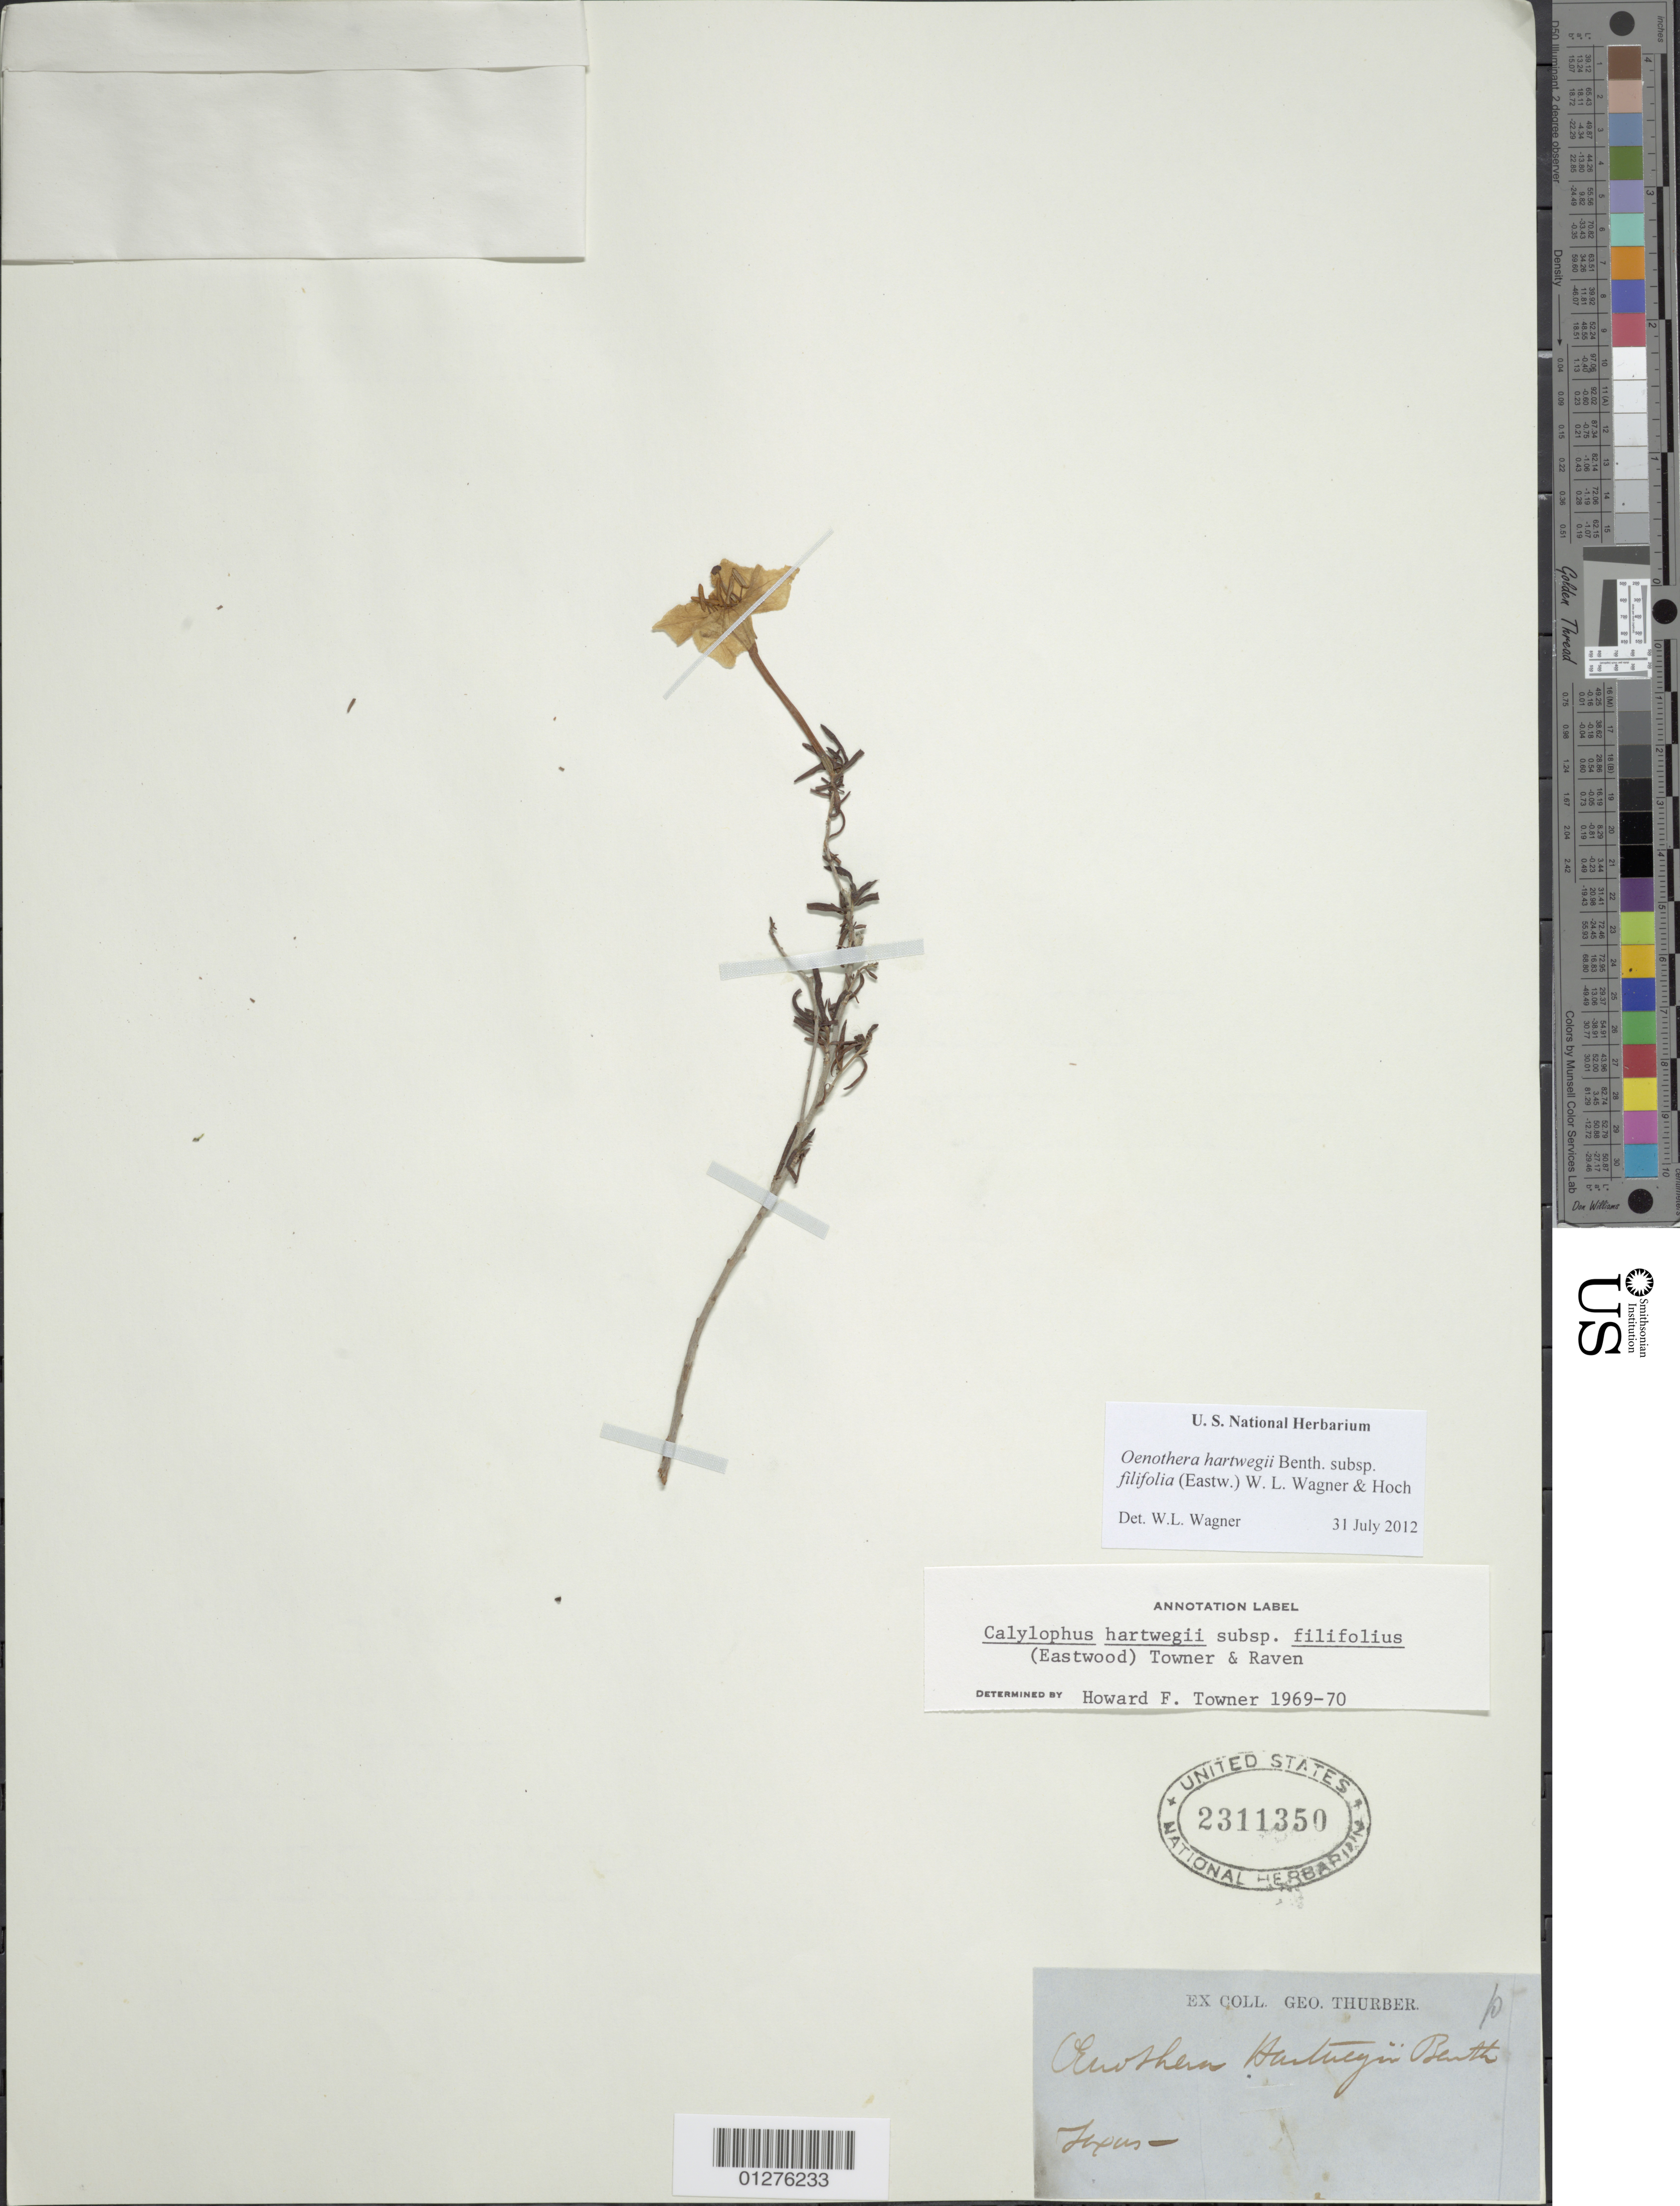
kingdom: Plantae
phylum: Tracheophyta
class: Magnoliopsida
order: Myrtales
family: Onagraceae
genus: Oenothera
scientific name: Oenothera hartwegii subsp. filifolia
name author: (Eastw.) W.L. Wagner & Hoch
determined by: Wagner, W. L., (BOT), Smithsonian Institution - National Museum of Natural History (UNITED STATES)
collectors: G. Thurber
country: United States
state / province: Texas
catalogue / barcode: US 2311350